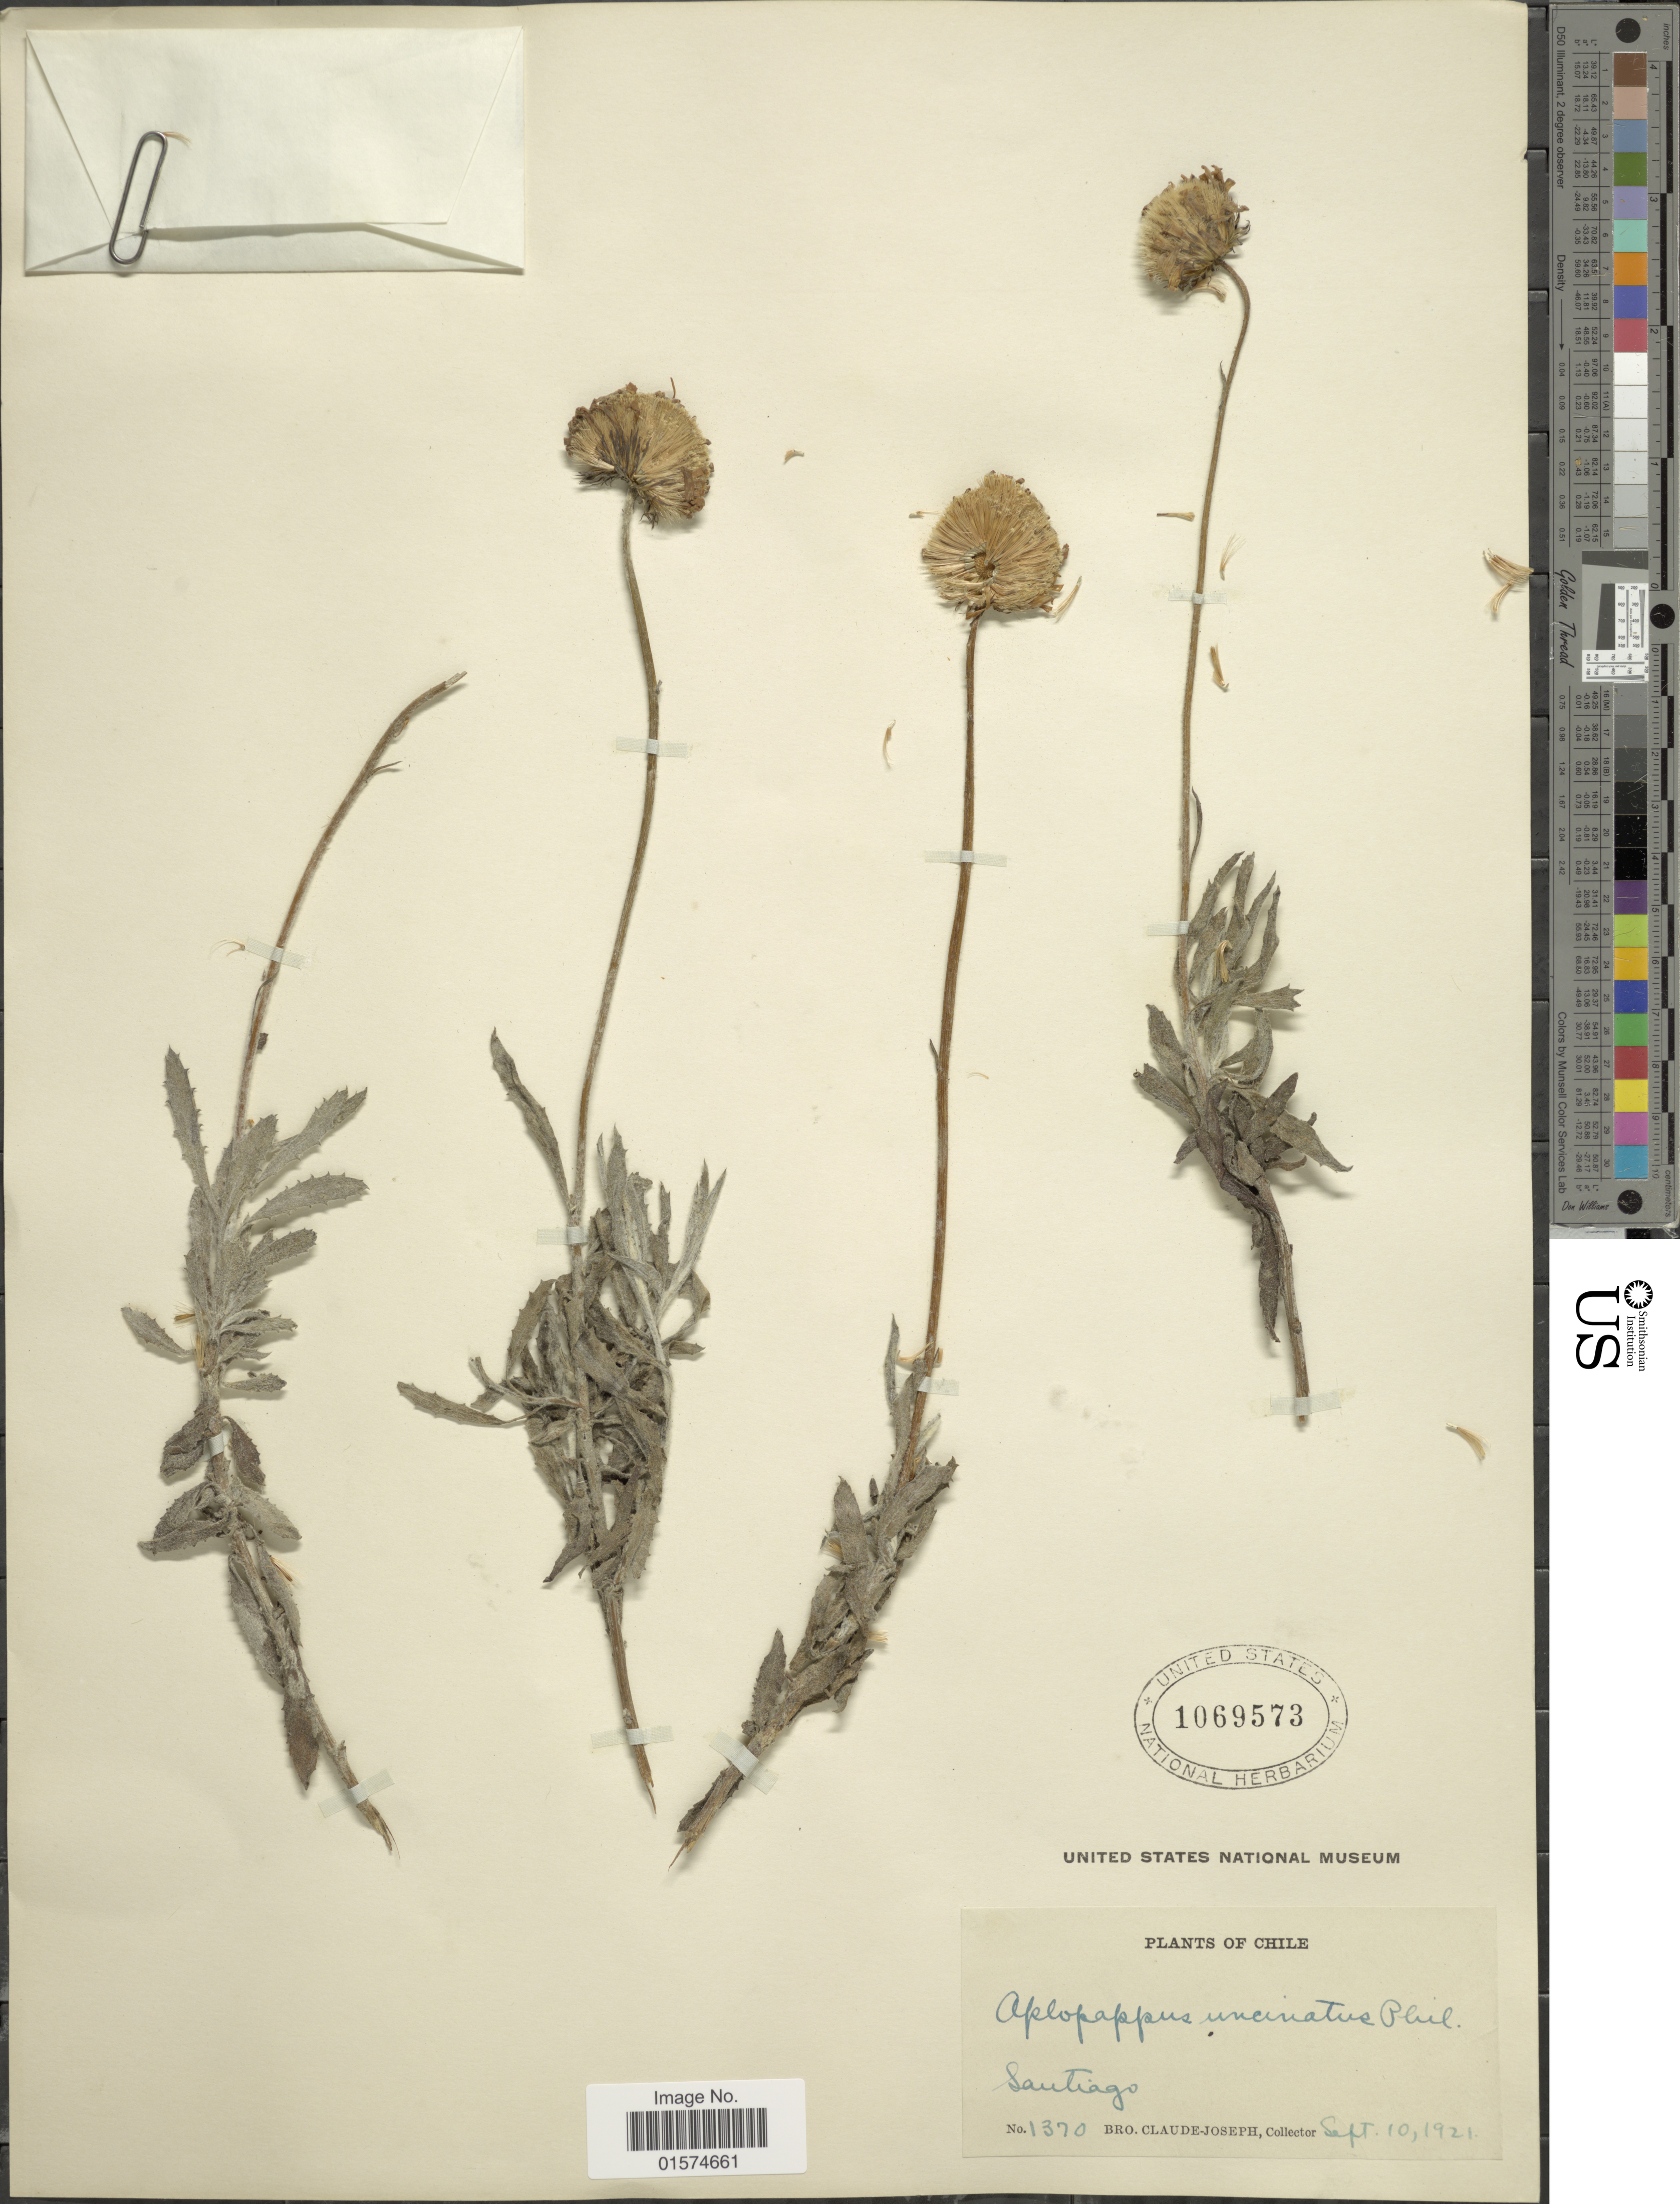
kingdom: Plantae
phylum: Tracheophyta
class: Magnoliopsida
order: Asterales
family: Asteraceae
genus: Haplopappus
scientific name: Haplopappus uncinatus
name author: Phil.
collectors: Bro. Claude-Joseph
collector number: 1370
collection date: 1921-09-10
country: Chile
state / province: Región Metropolitana (RM)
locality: Santiago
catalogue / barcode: US 1069573